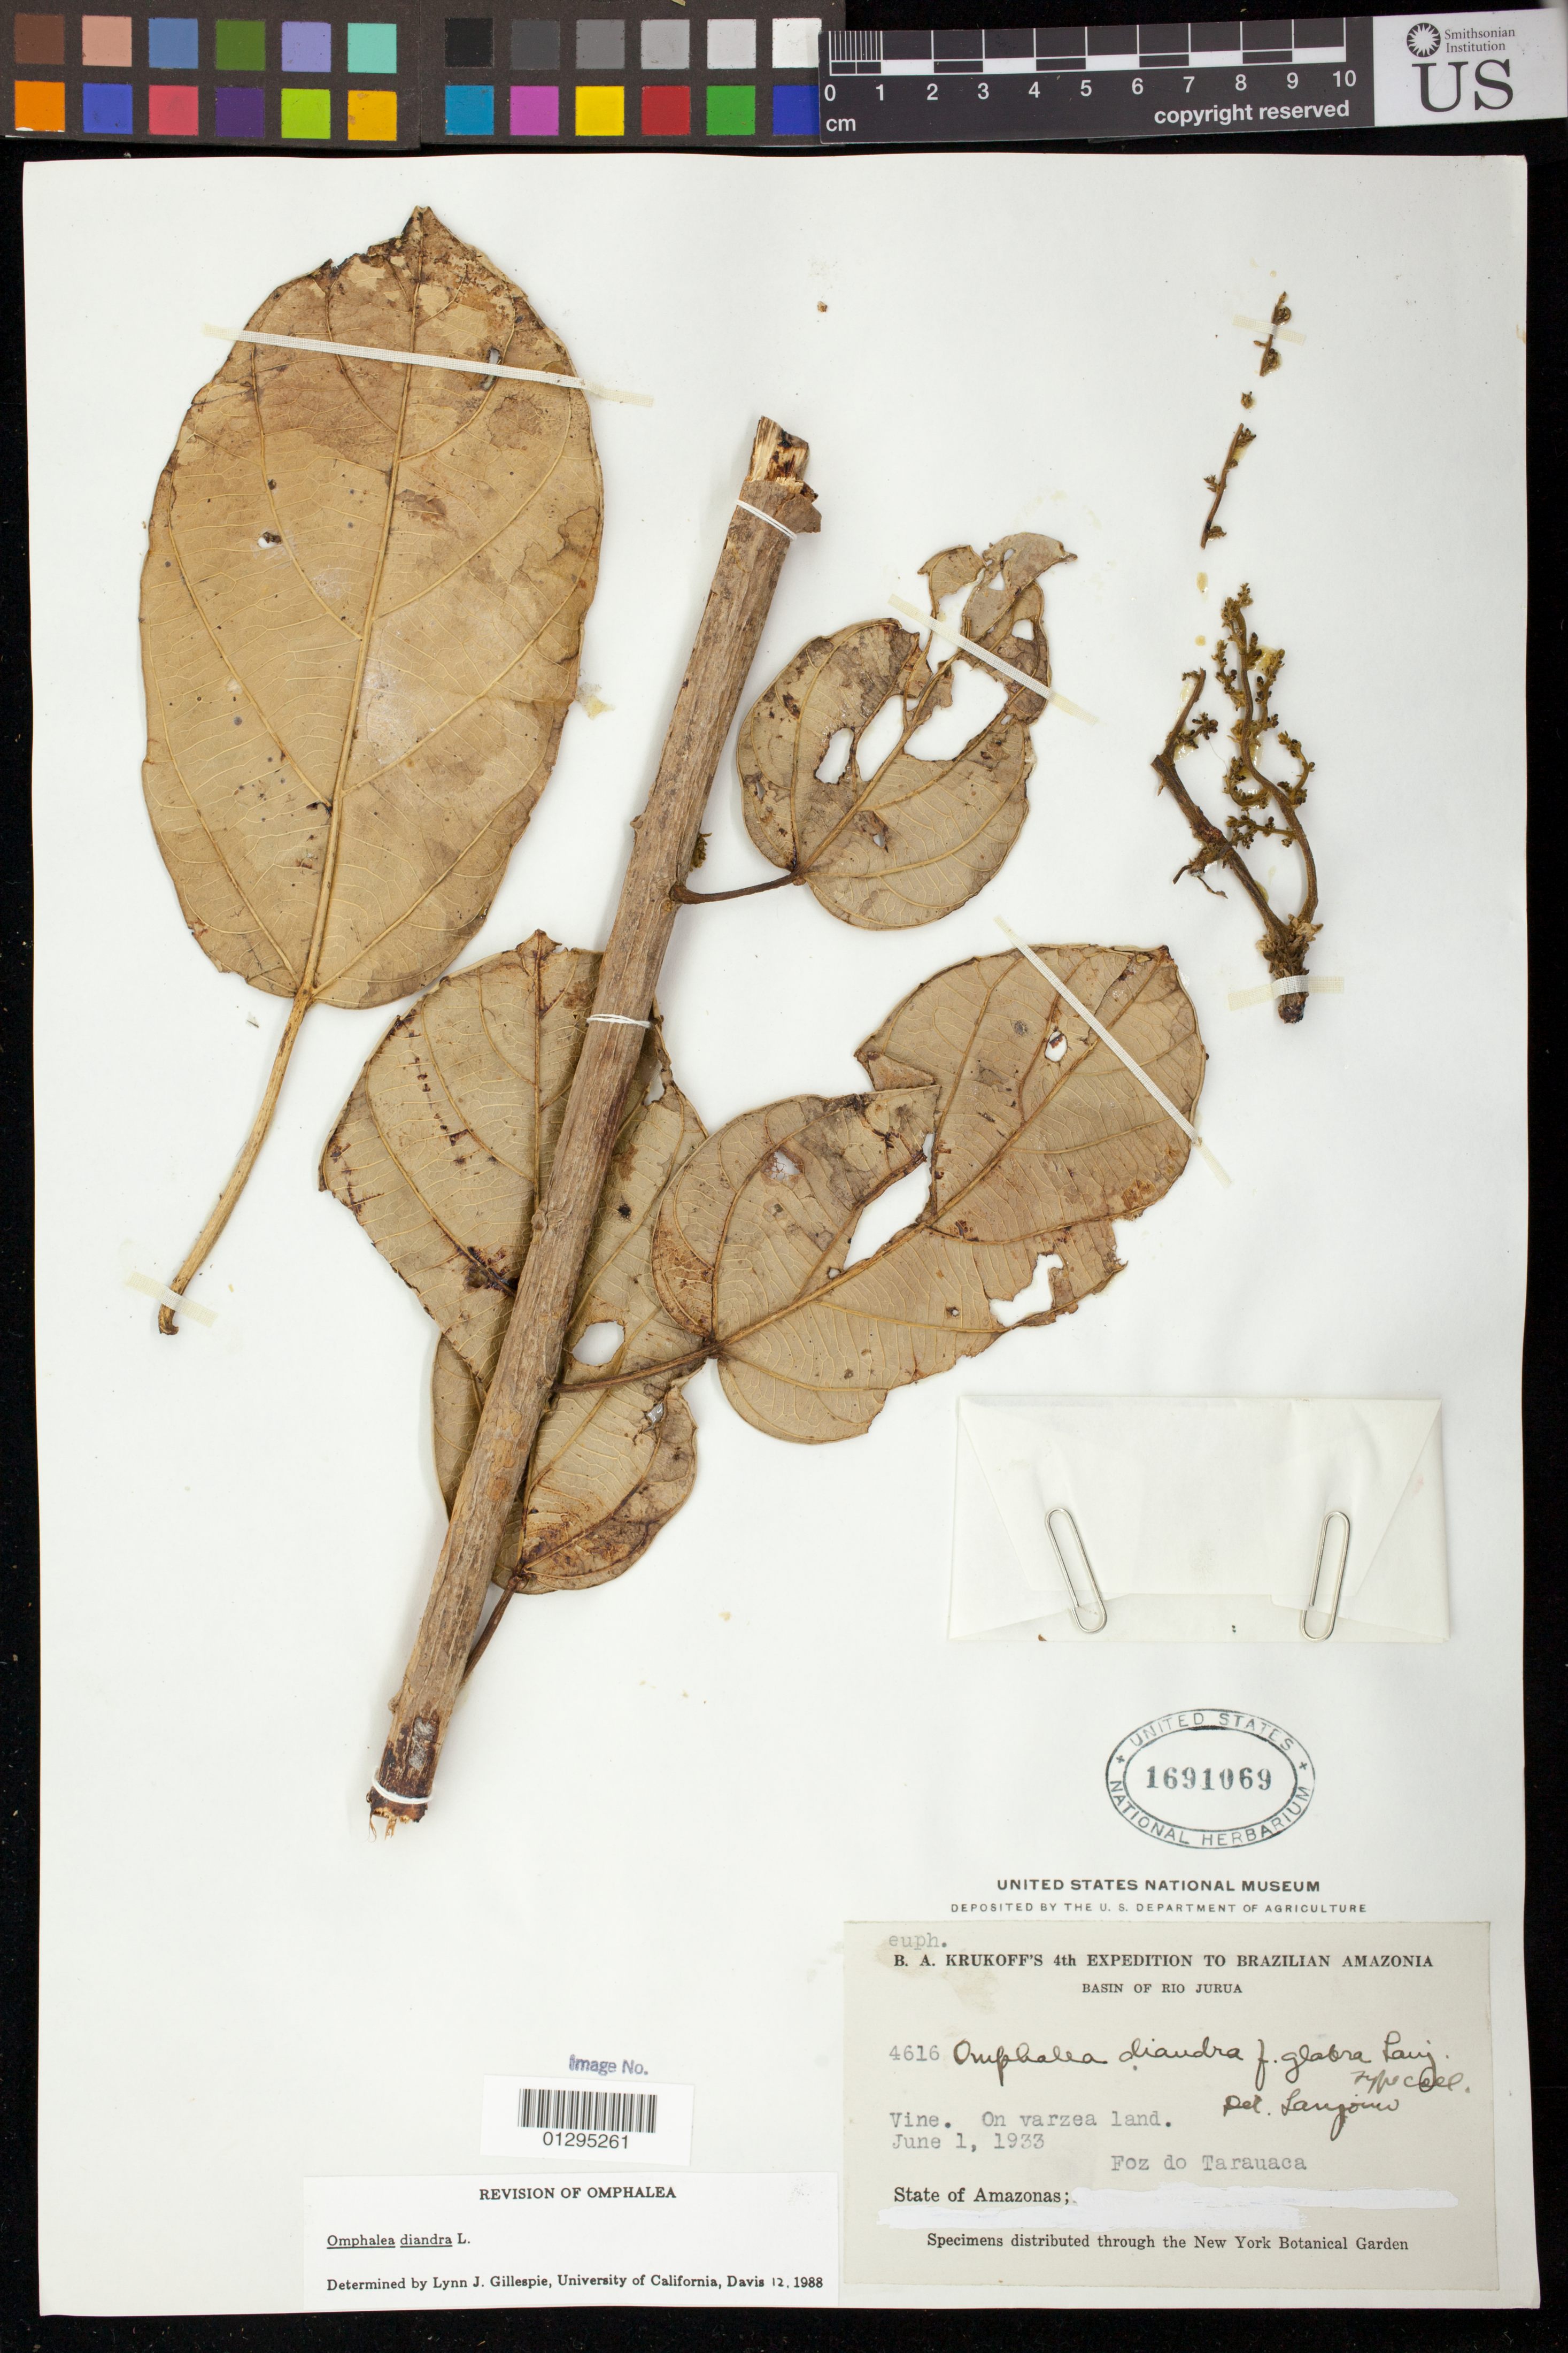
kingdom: Plantae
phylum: Tracheophyta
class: Magnoliopsida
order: Malpighiales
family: Euphorbiaceae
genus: Omphalea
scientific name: Omphalea diandra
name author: L.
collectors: B. A. Krukoff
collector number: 4616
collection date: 1933-06-01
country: Brazil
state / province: Acre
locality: Basin of Rio Jurua. Foz do Tarauaca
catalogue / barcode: US 1691069